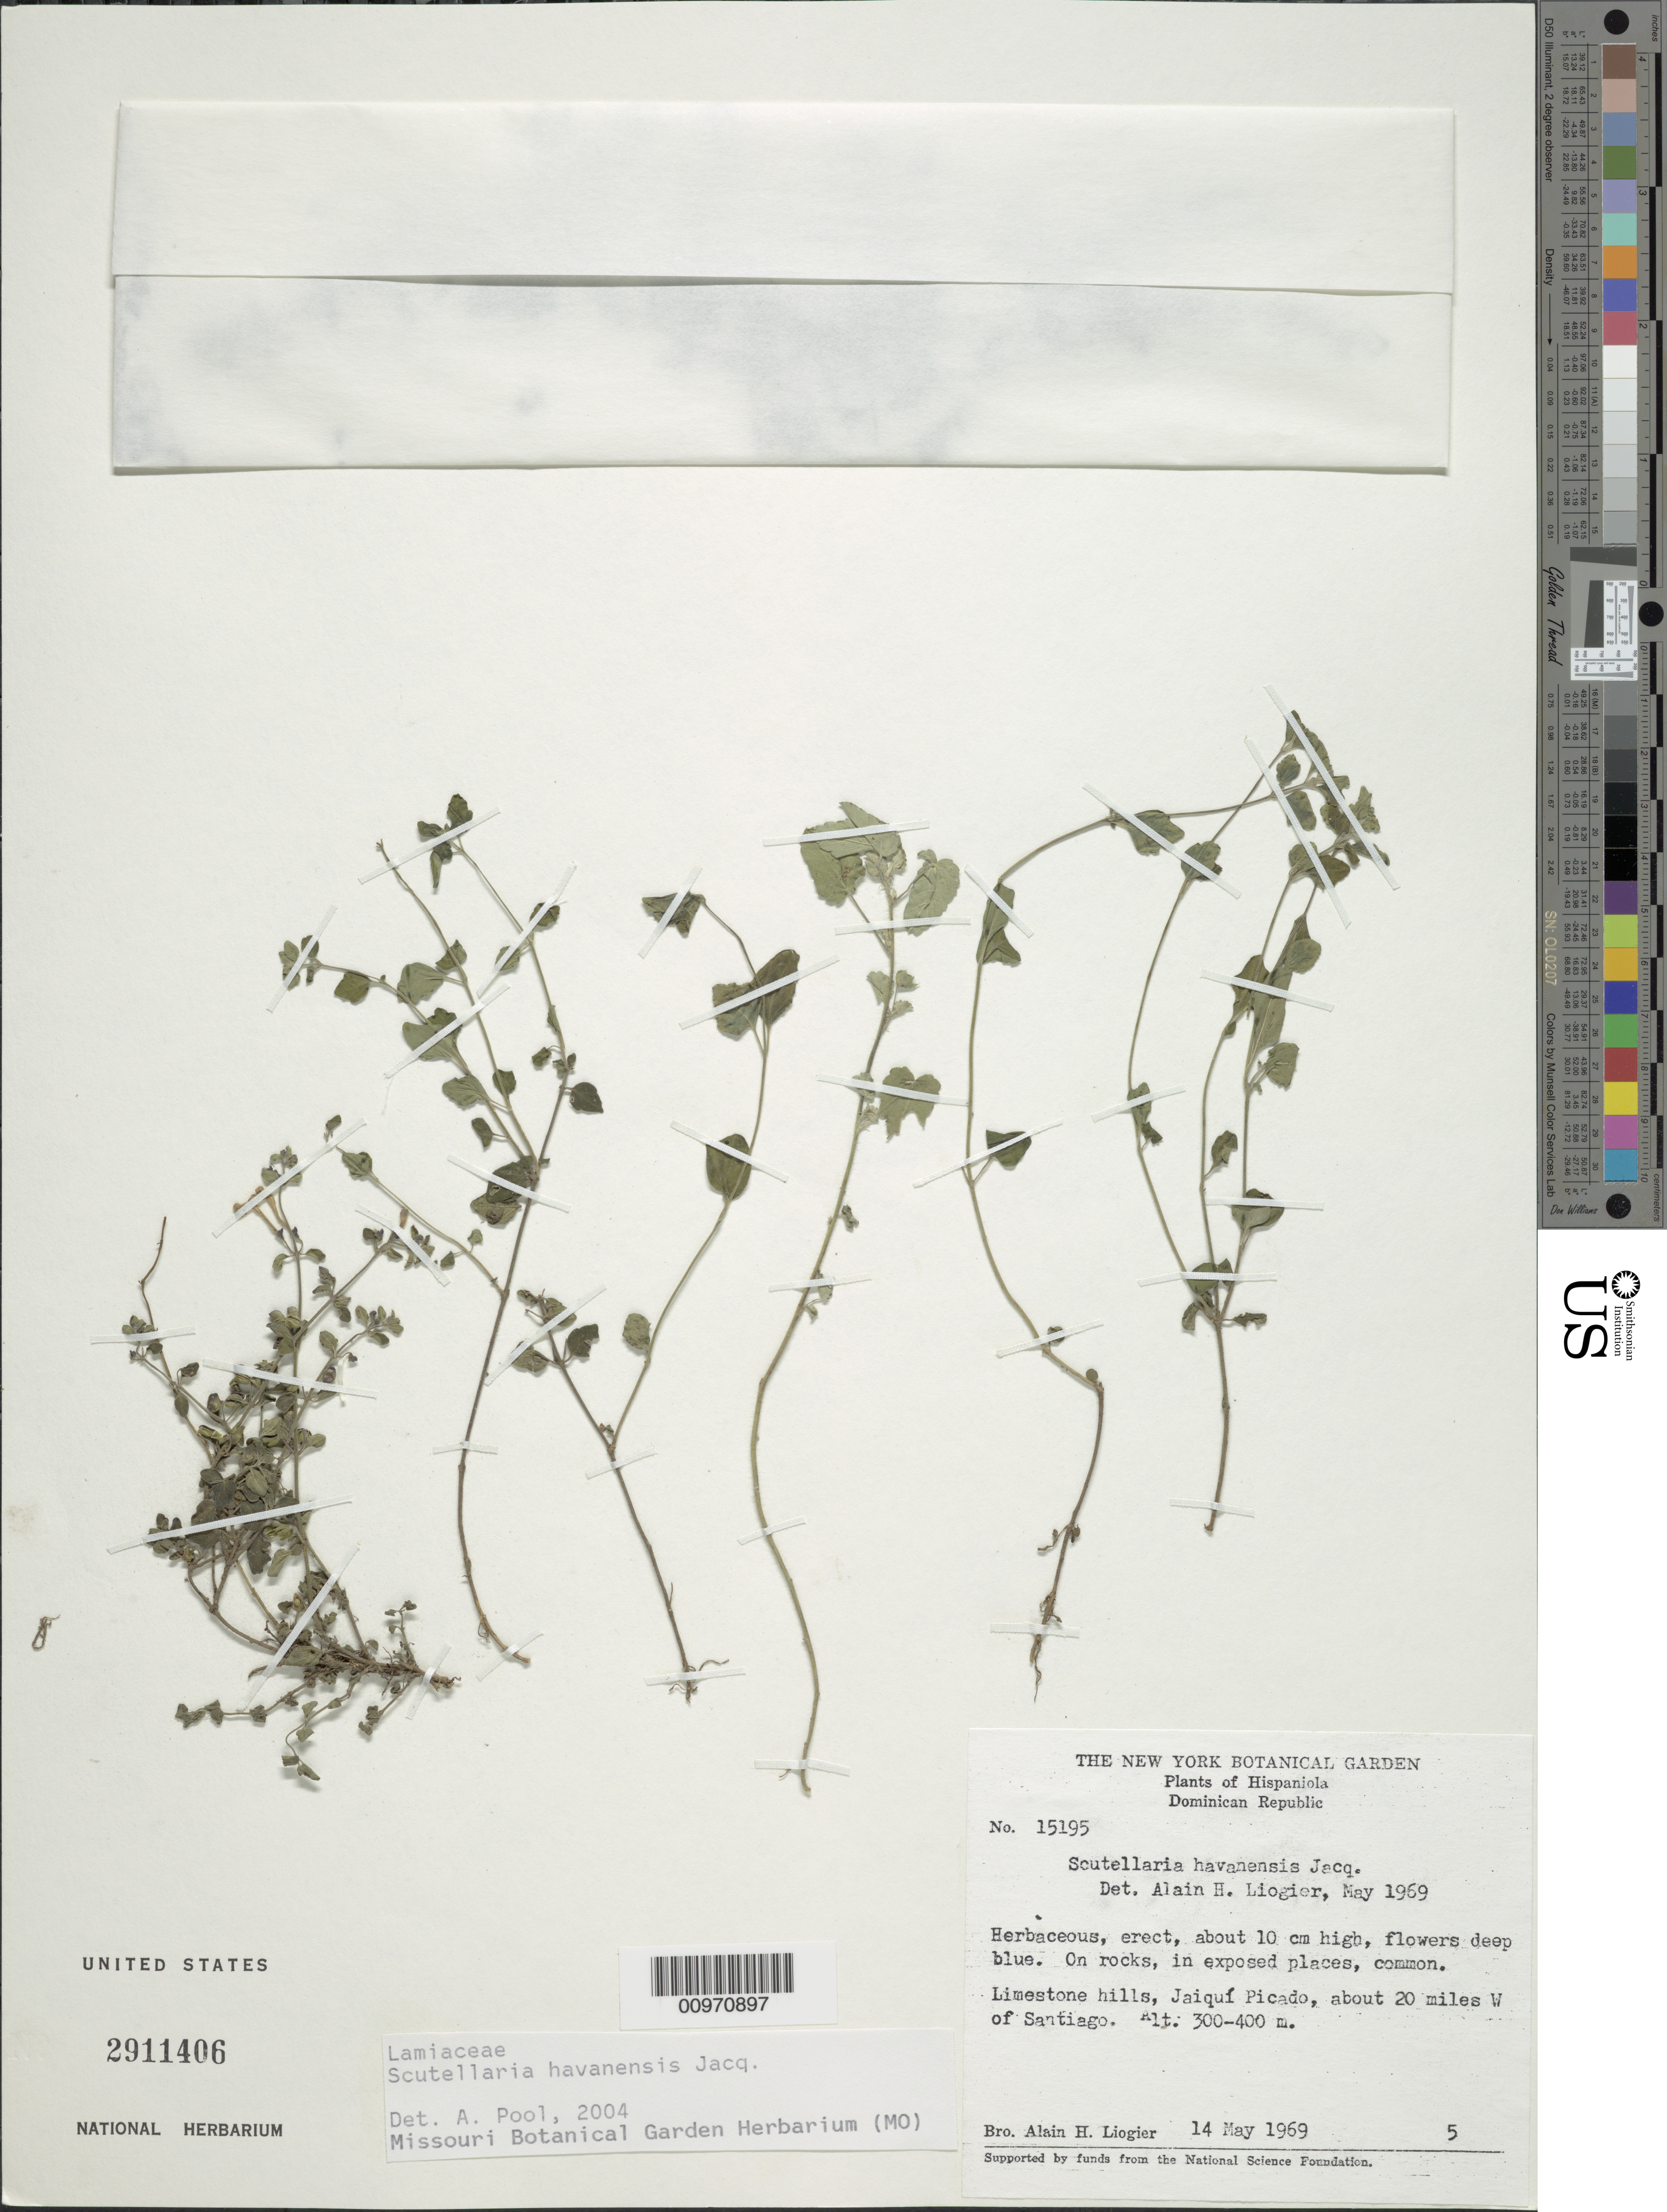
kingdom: Plantae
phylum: Tracheophyta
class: Magnoliopsida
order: Lamiales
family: Lamiaceae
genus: Scutellaria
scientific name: Scutellaria havanensis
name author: Jacq.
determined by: Pool, A., (MO), Missouri Botanical Garden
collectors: A. H. Liogier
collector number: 15195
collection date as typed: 14 May 1969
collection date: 1969-05-14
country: Dominican Republic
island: Hispaniola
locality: Jaiquí Picado, about 20 miles W of Santiago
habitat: On rocks, in exposed places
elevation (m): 300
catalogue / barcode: US 2911406